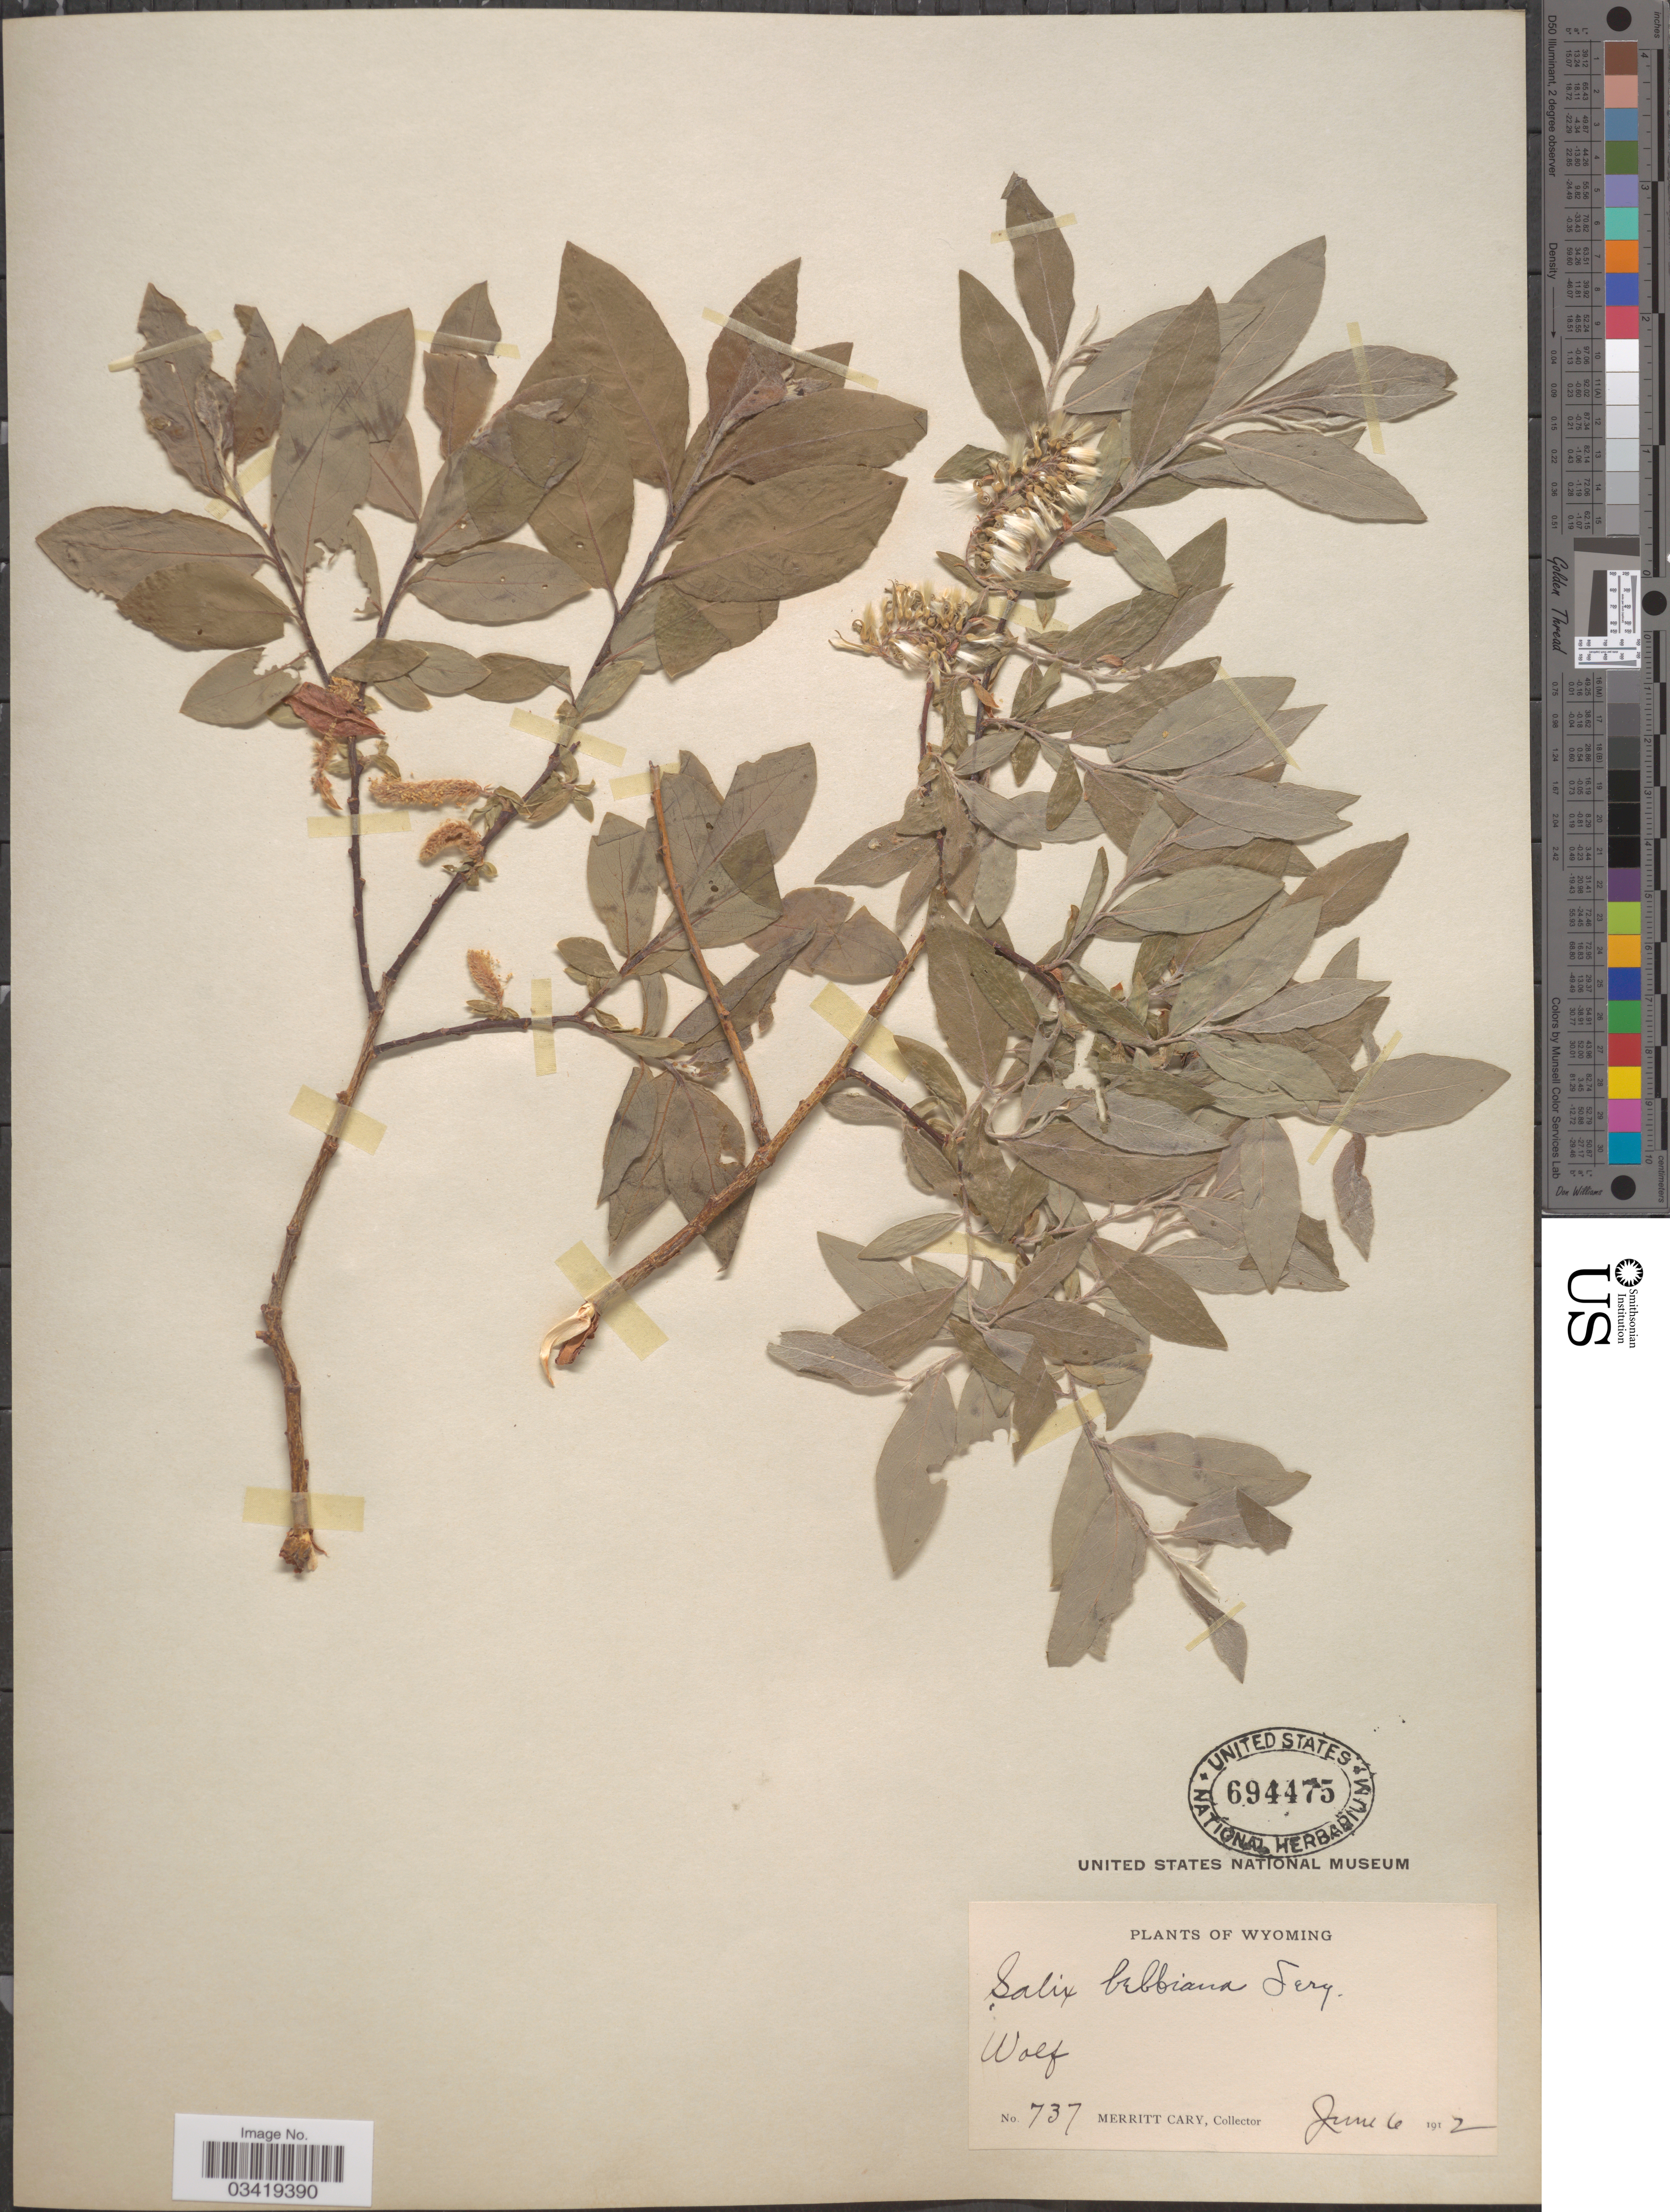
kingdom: Plantae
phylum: Tracheophyta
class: Magnoliopsida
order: Malpighiales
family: Salicaceae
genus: Salix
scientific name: Salix bebbiana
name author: Sarg.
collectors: M. Cary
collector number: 737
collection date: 1912-06-06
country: United States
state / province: Wyoming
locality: Wolf.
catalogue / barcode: US 694475